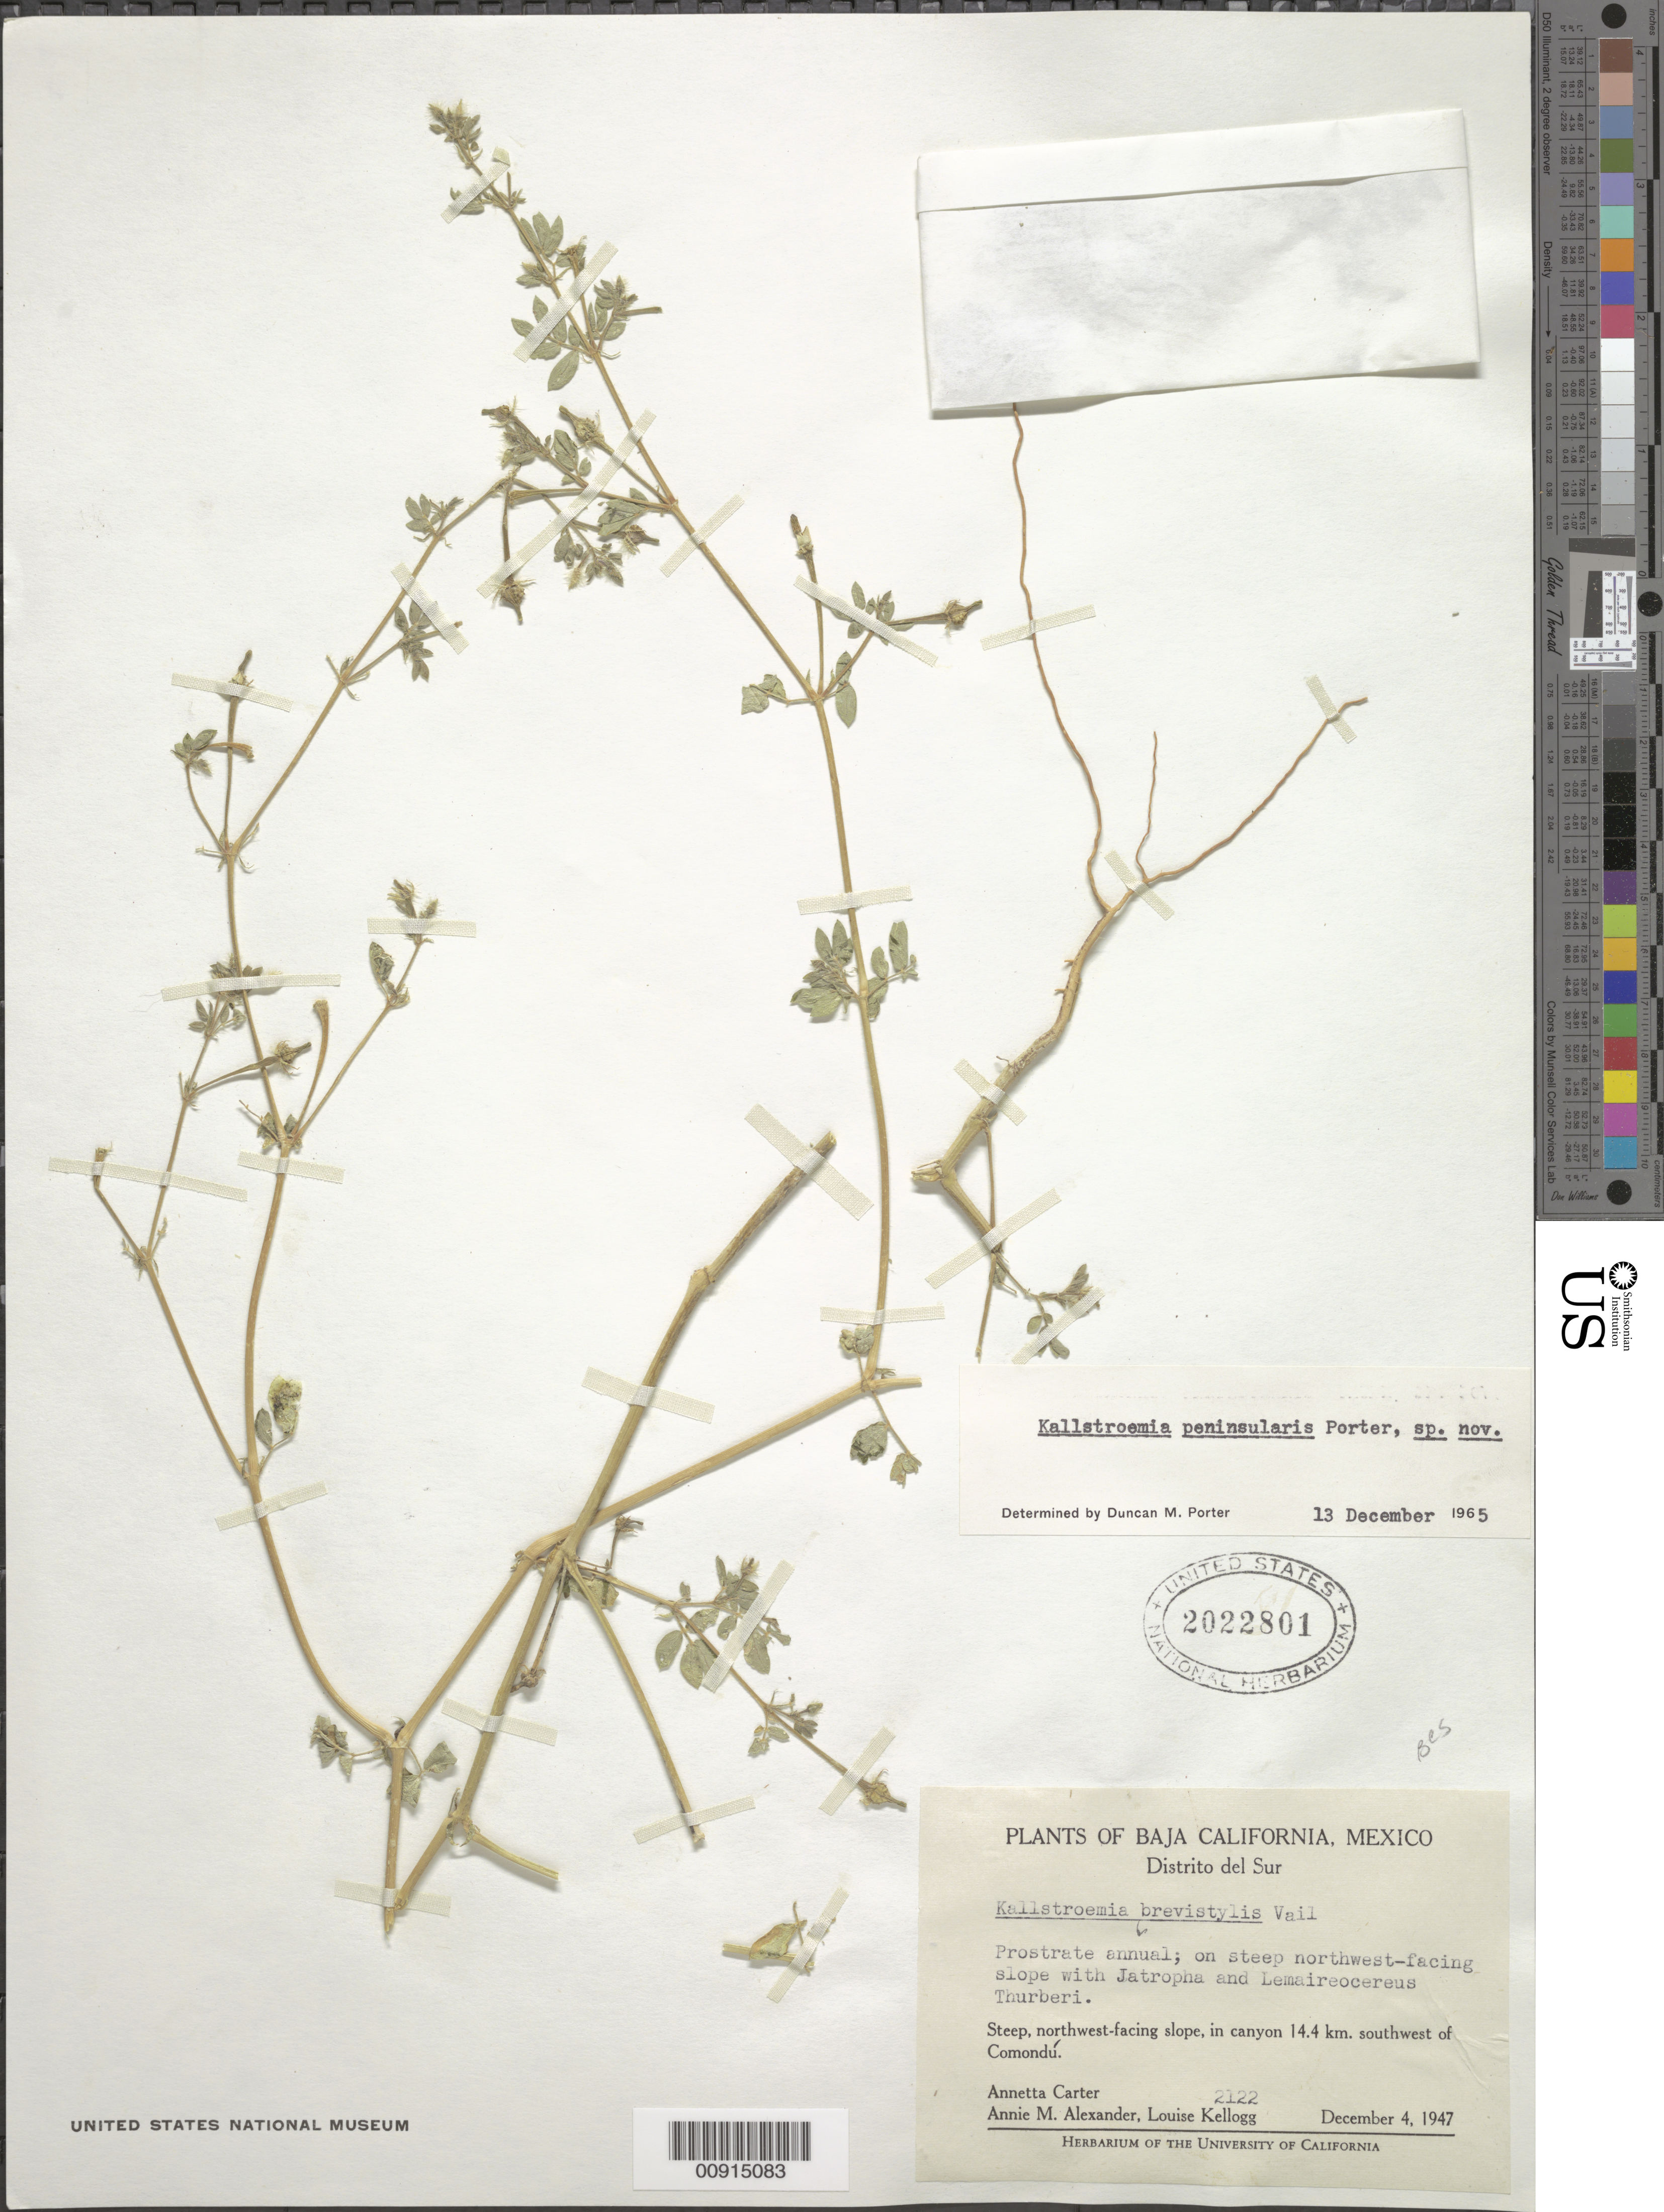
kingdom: Plantae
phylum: Tracheophyta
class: Magnoliopsida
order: Zygophyllales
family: Zygophyllaceae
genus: Kallstroemia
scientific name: Kallstroemia peninsularis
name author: D.M. Porter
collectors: A. Carter, A. M. Alexander & L. Kellogg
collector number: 2122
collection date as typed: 04 Dec 1947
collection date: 1947-12-04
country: Mexico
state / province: Baja California Sur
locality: Canyon 14.4 km. southwest of Comondú. Baja California Distrito del Sur.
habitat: Steep, northwest-facing slope with Jatropha and Lemaireocereus thurberi.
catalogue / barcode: US 2022801